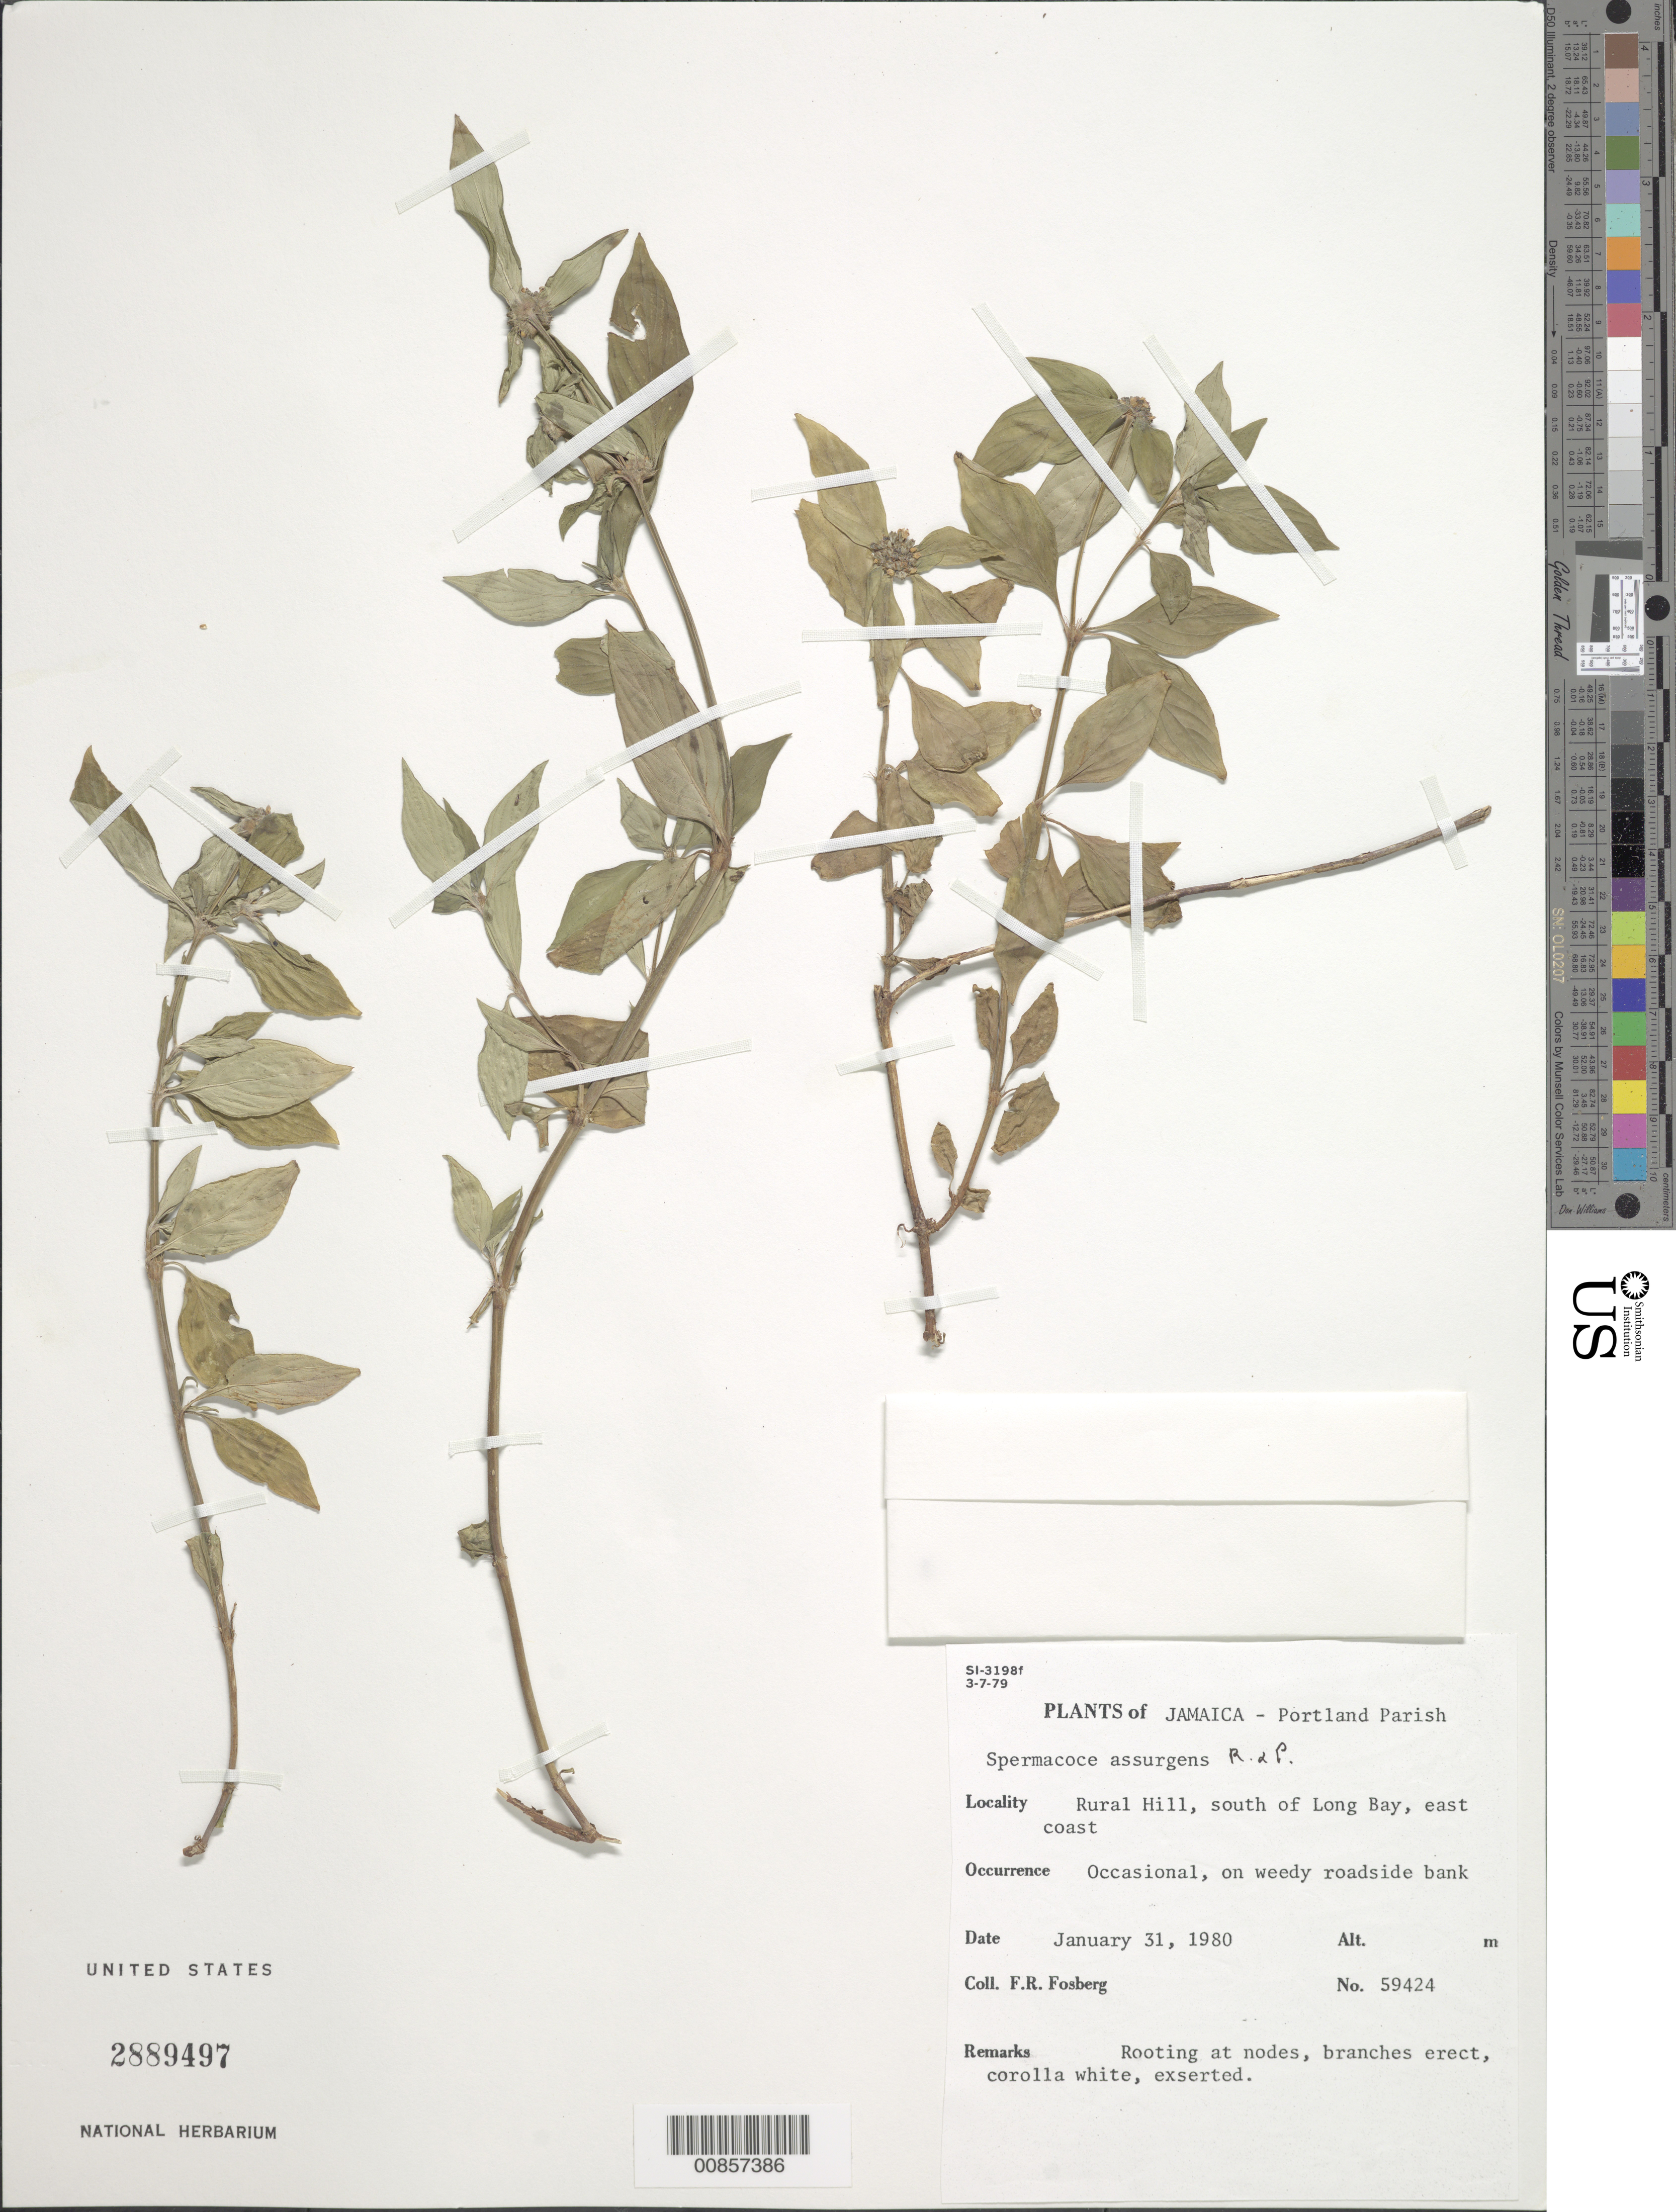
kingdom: Plantae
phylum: Tracheophyta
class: Magnoliopsida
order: Gentianales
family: Rubiaceae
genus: Spermacoce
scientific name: Spermacoce remota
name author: Lam.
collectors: F. R. Fosberg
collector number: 59424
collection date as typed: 31 Jan 1980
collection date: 1980-01-31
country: Jamaica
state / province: Portland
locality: Rural hill, south of Long Bay, east coast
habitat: On weedy roadside bank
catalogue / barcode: US 2889497